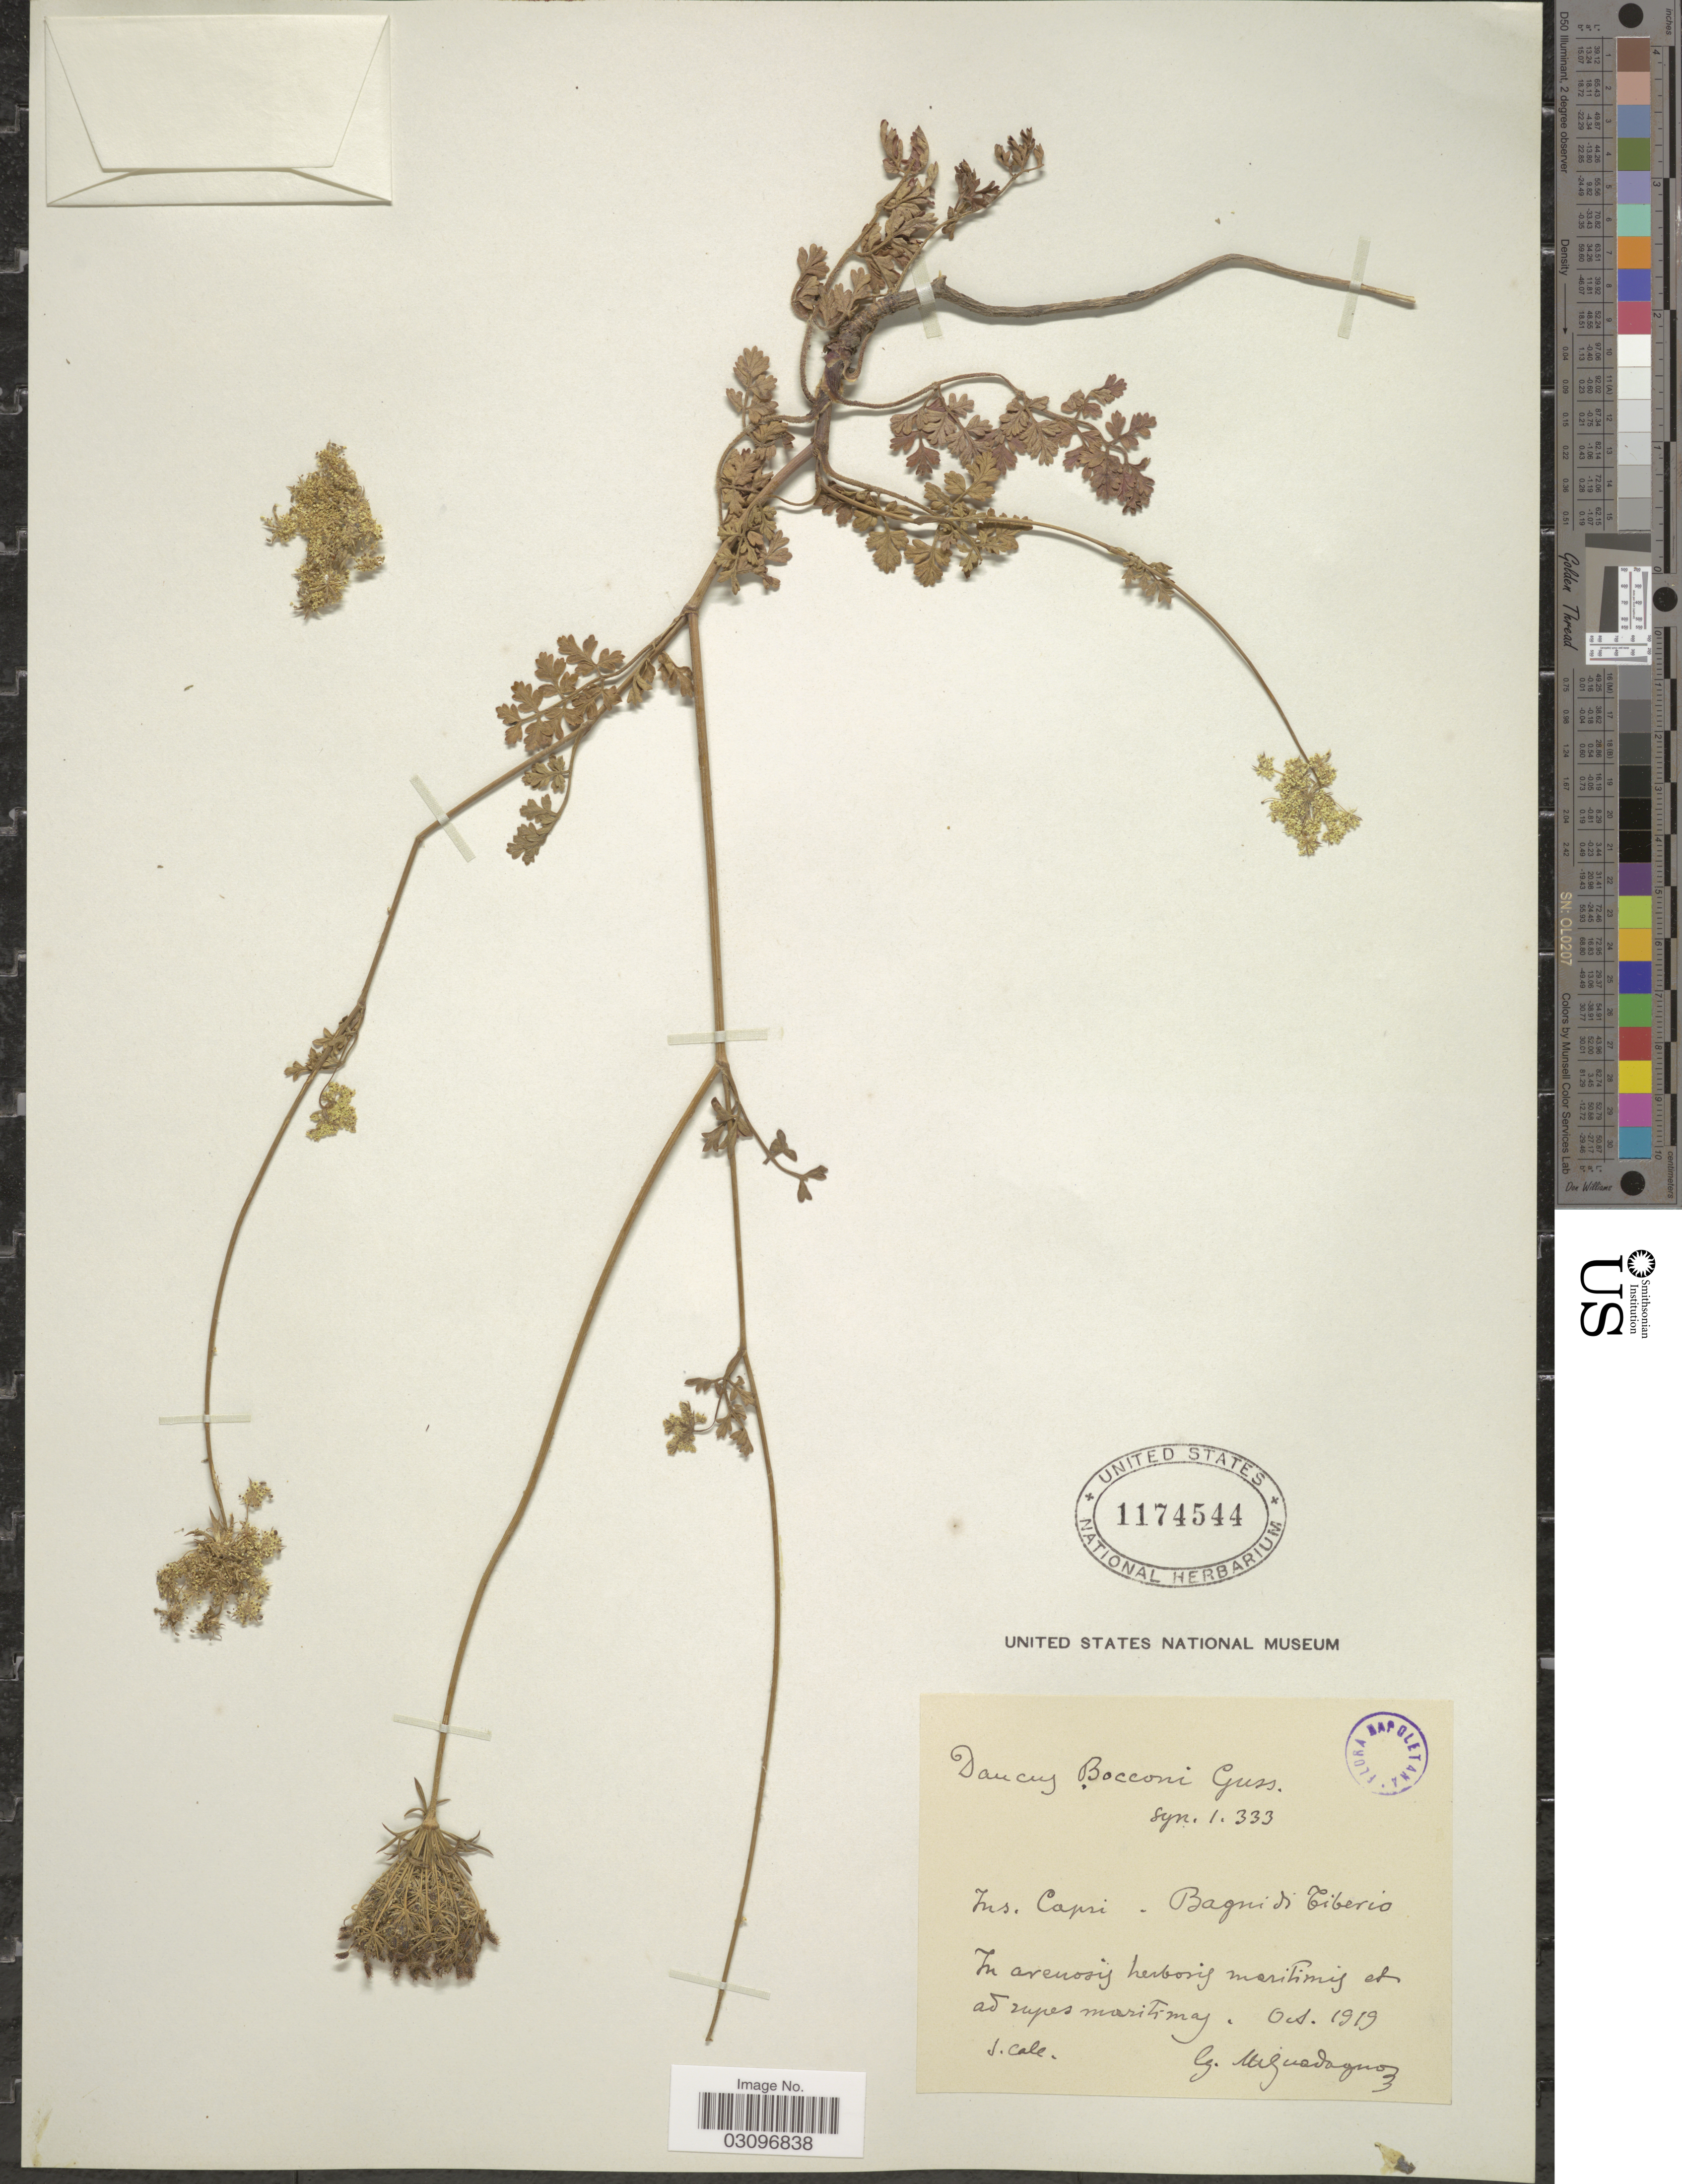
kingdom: Plantae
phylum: Tracheophyta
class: Magnoliopsida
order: Apiales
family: Apiaceae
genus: Daucus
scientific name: Daucus bocconei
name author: Gussone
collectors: G. Urguadagnoz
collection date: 1919-10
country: Italy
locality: Ins. Capri. Bagni di Tiberia. In arenosis herbosis mertimis et ad rupes martimas.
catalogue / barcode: US 1174544